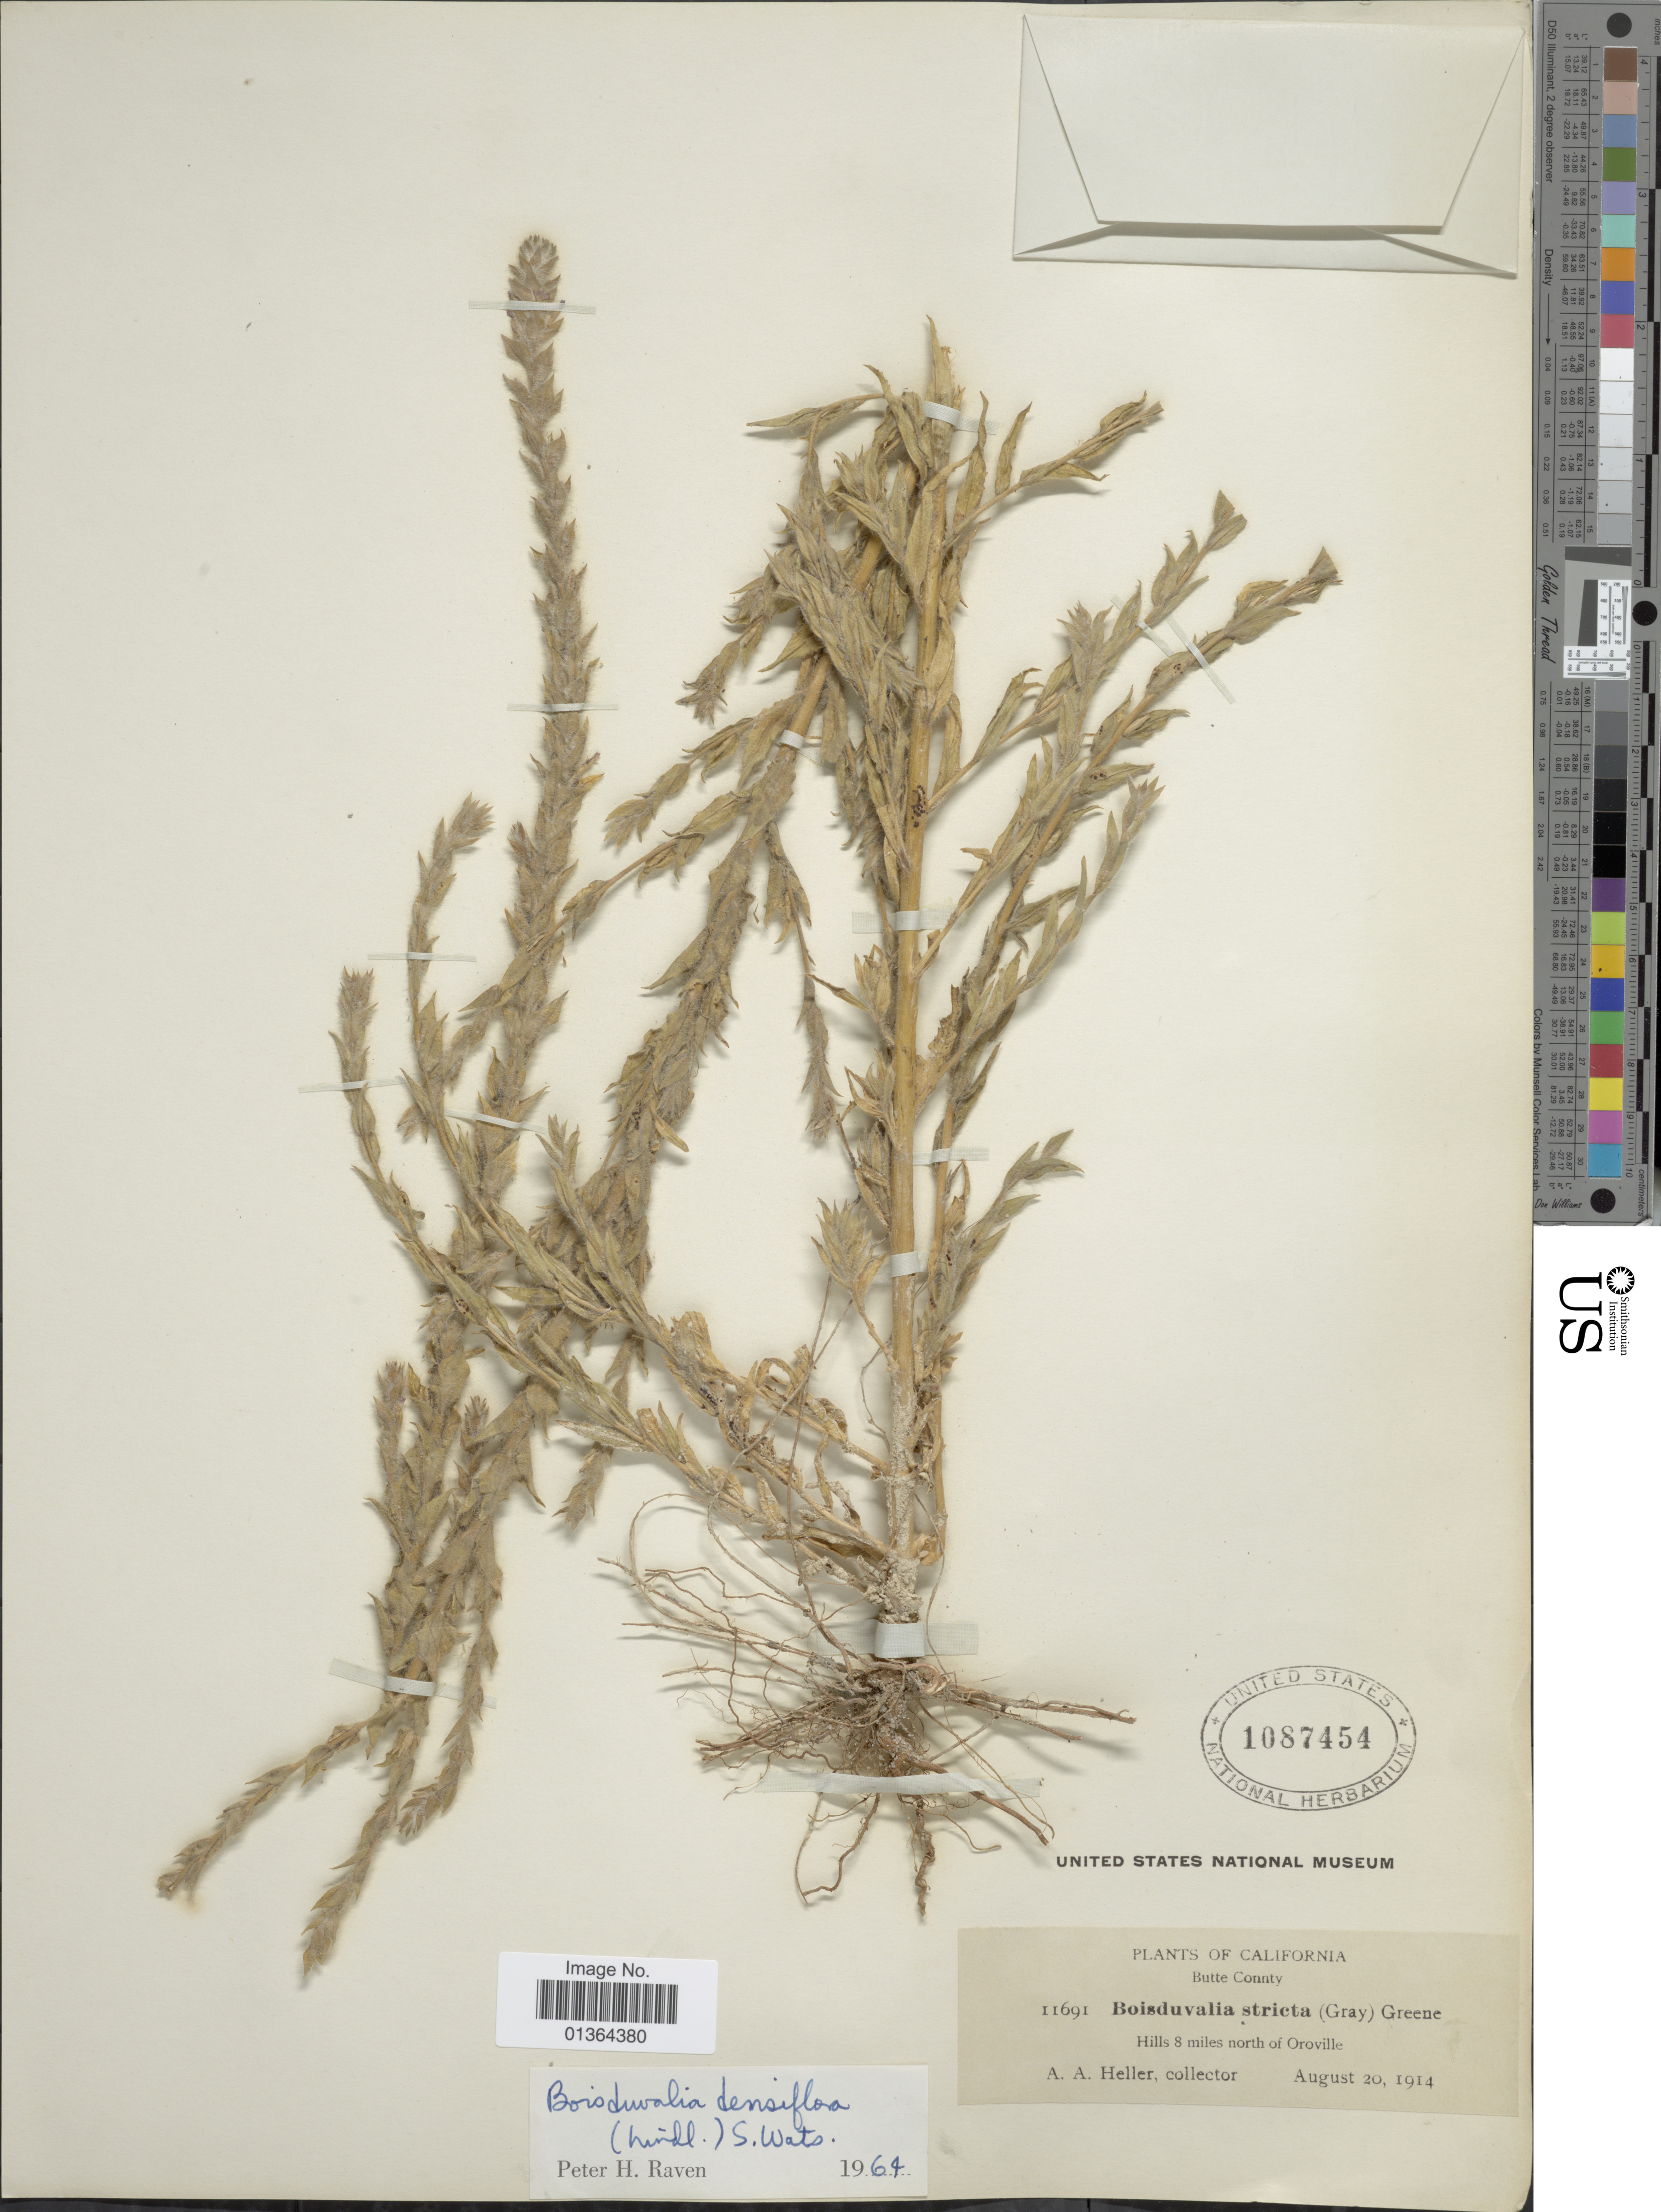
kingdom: Plantae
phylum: Tracheophyta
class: Magnoliopsida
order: Myrtales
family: Onagraceae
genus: Epilobium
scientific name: Epilobium densiflorum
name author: (Lindl.) Hoch & P.H. Raven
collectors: A. A. Heller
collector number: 11691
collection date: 1914-08-20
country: United States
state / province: California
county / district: Butte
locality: Butte County, hills 8 miles north of Oroville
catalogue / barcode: US 1087454